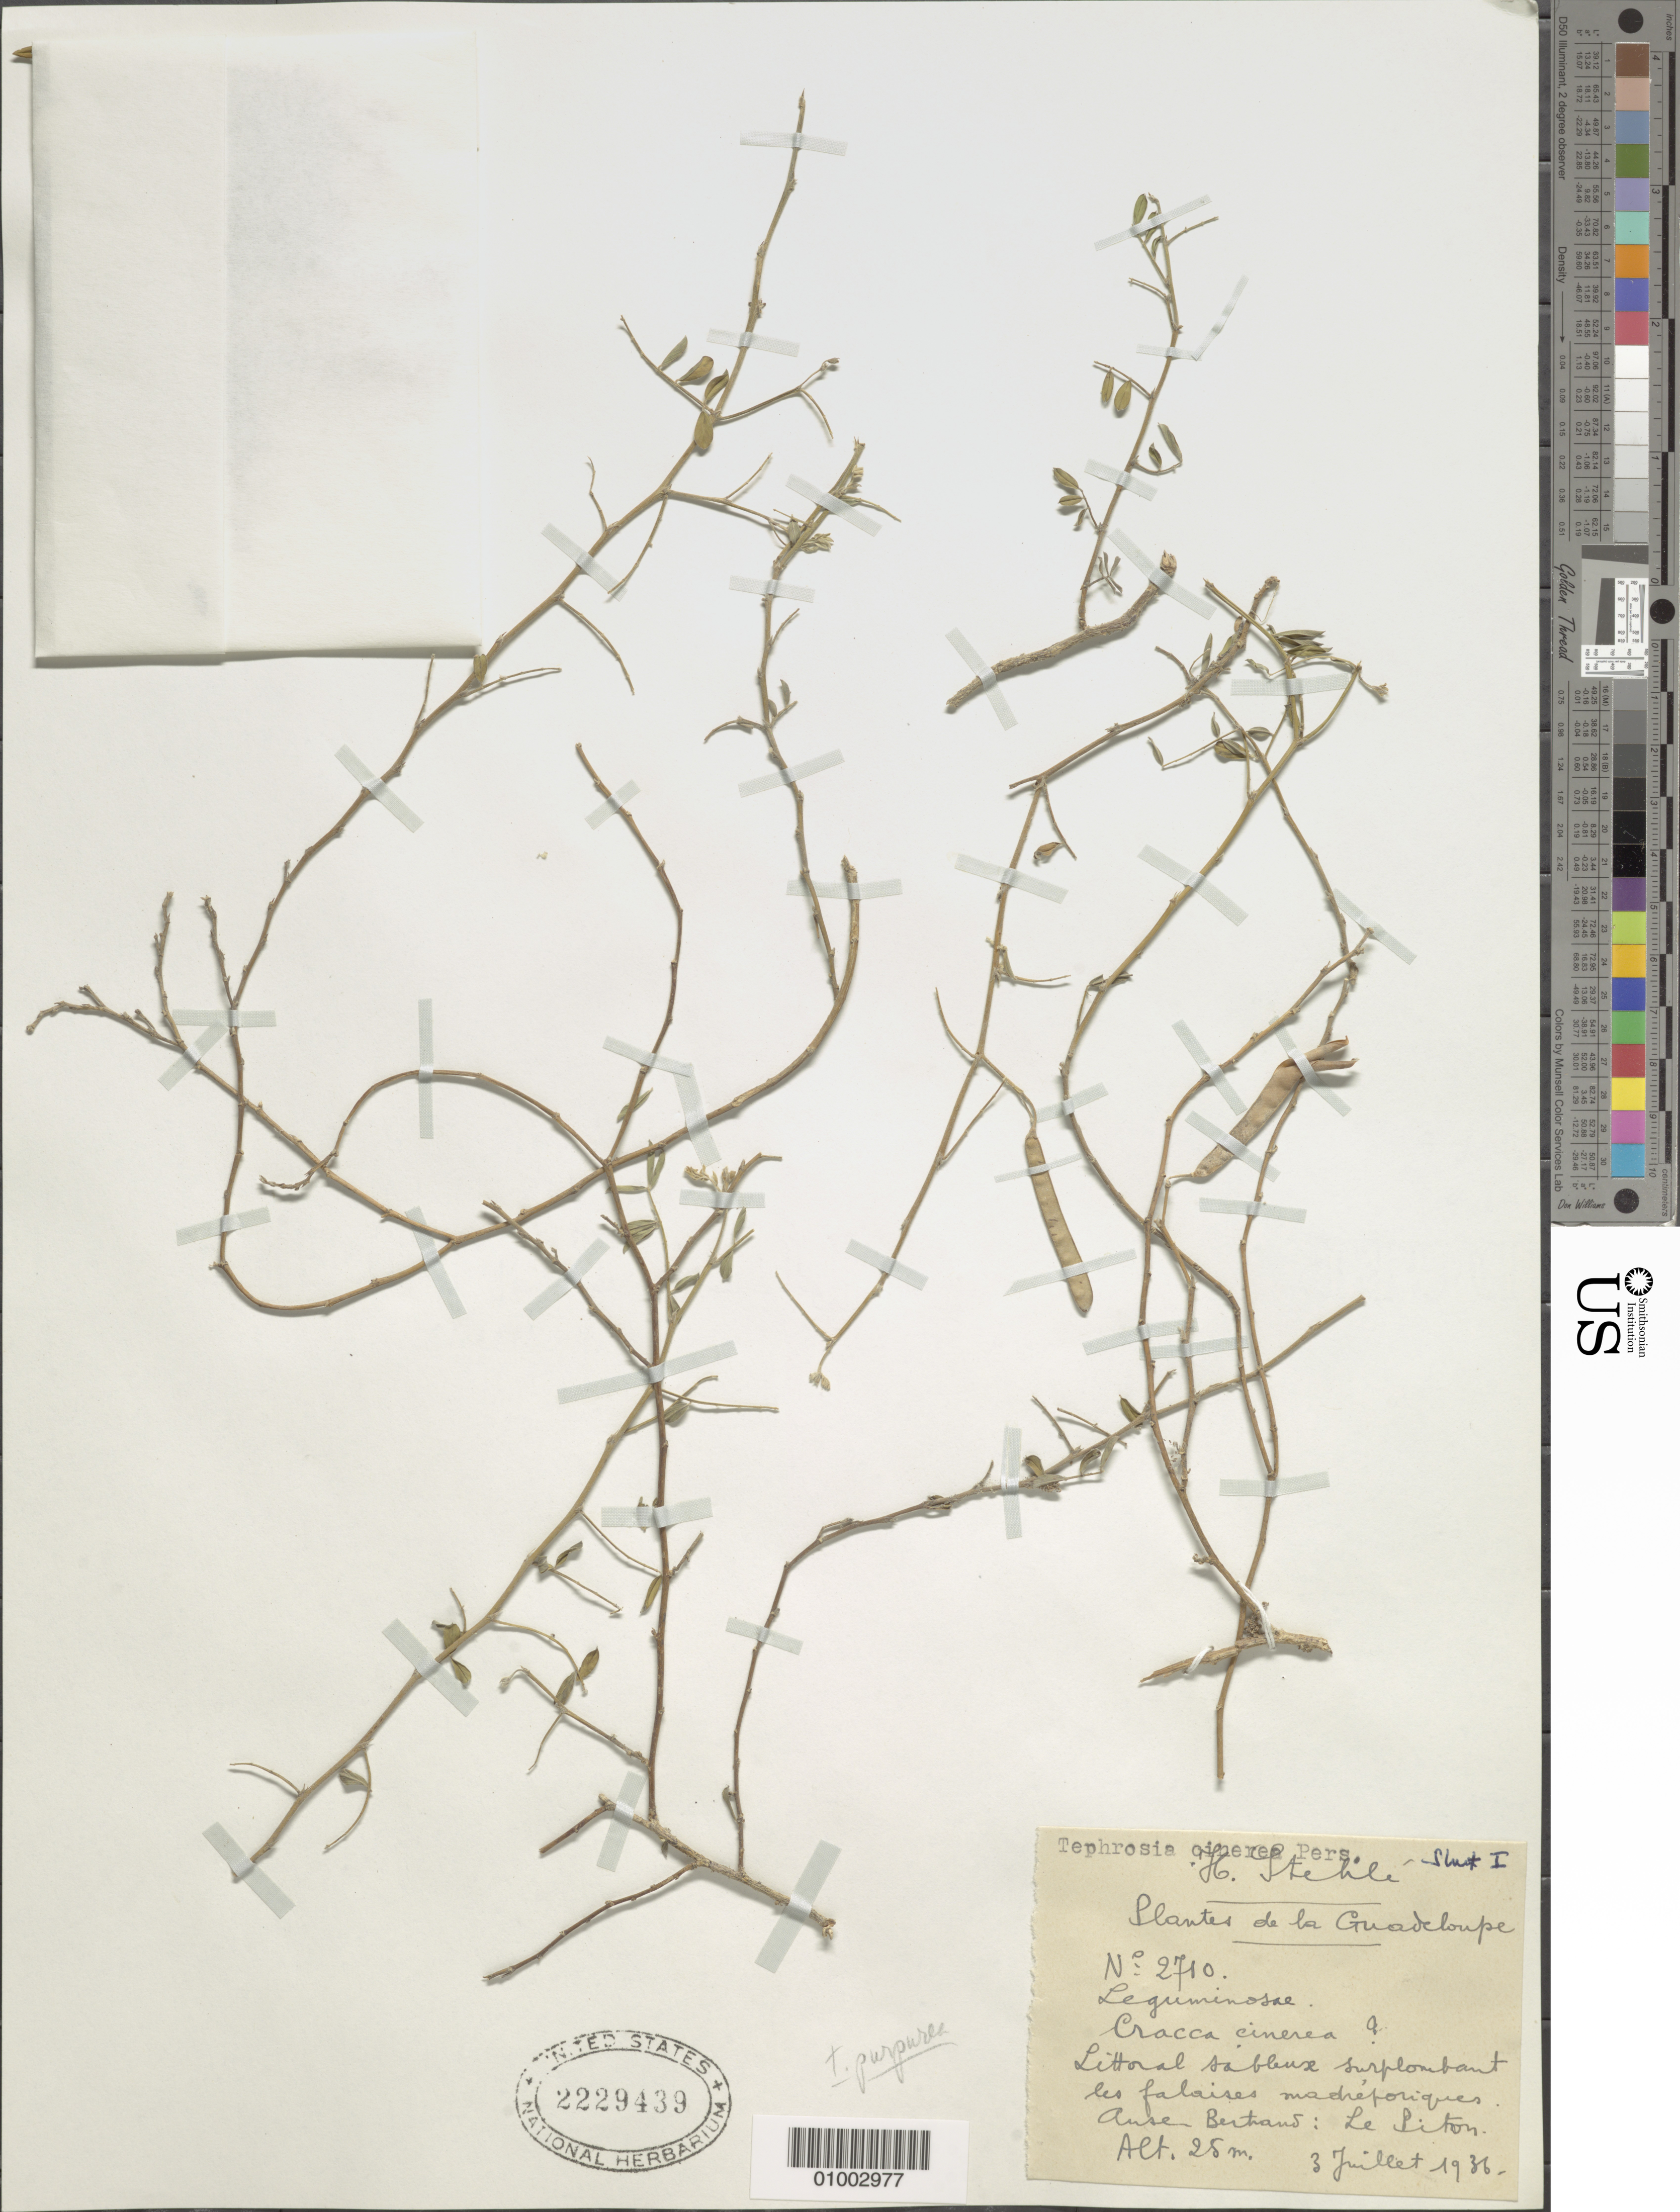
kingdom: Plantae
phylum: Tracheophyta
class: Magnoliopsida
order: Fabales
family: Fabaceae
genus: Tephrosia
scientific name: Tephrosia purpurea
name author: (L.) Pers.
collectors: H. Stehlé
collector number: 2710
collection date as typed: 03 Jul 1936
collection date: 1936-07-03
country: Guadeloupe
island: Basse Terre [Guadeloupe]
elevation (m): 25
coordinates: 0 N, 0 E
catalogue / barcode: US 2229439